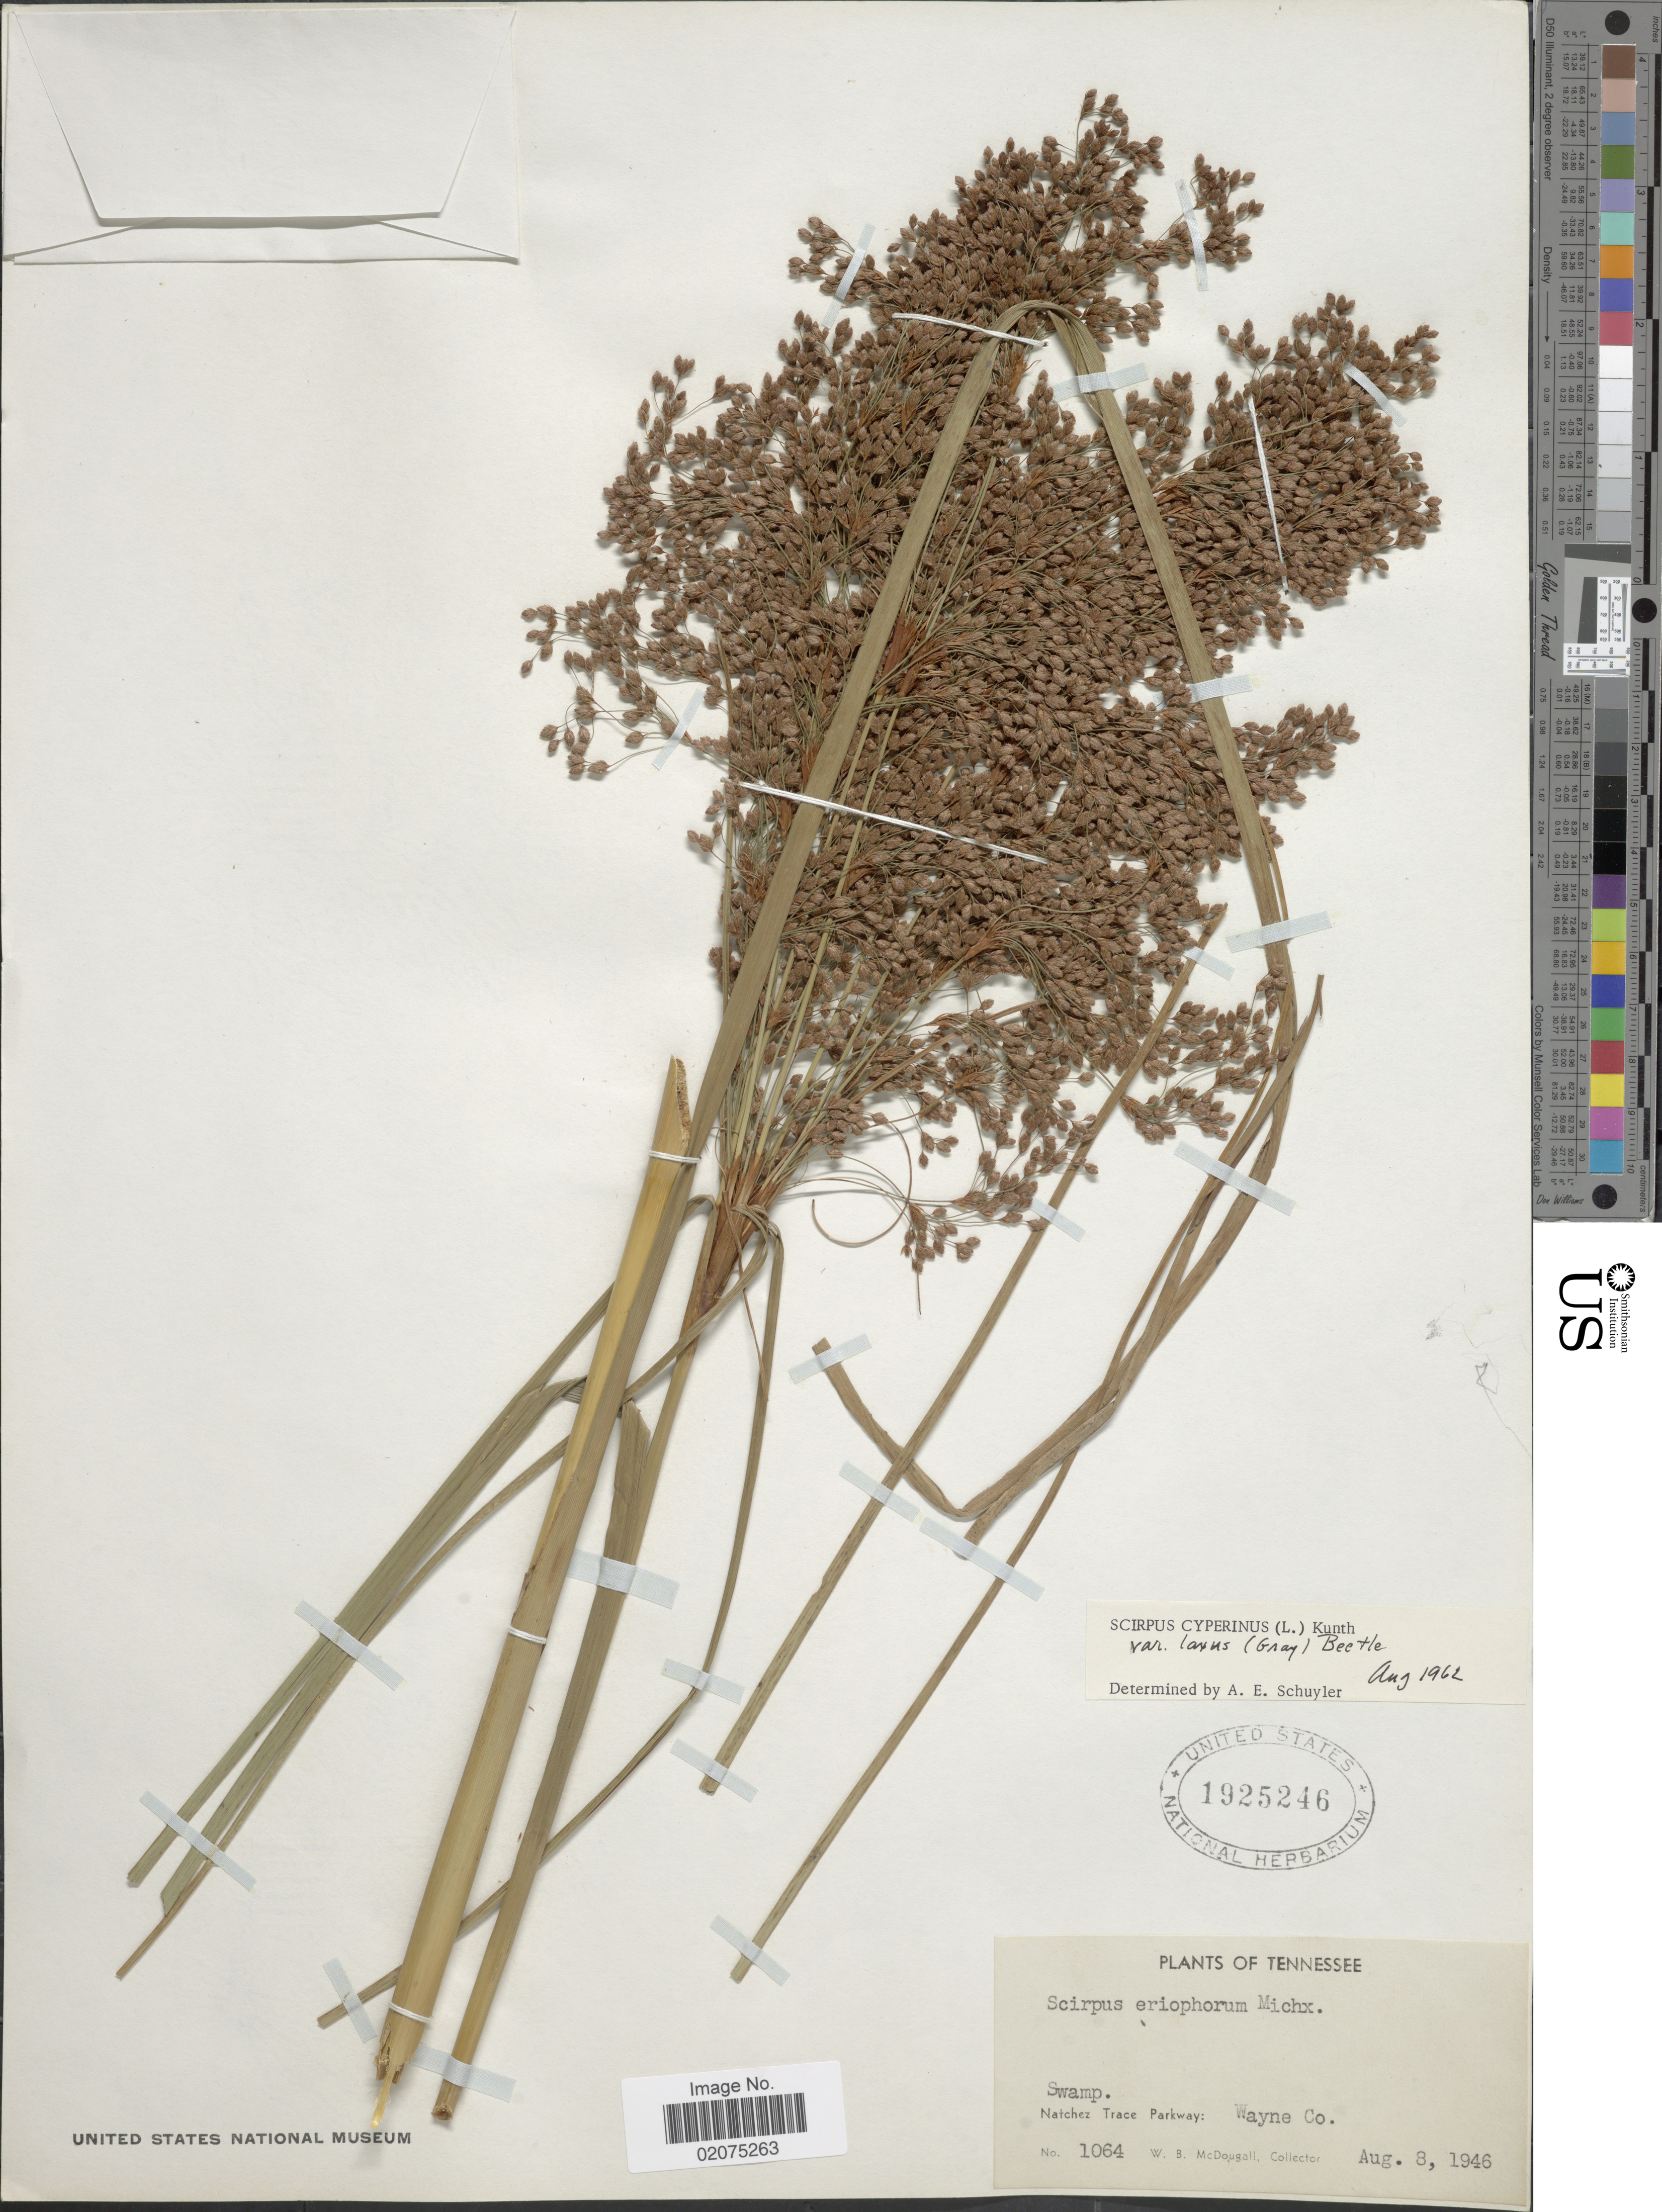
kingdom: Plantae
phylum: Tracheophyta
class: Liliopsida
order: Poales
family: Cyperaceae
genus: Scirpus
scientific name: Scirpus cyperinus var. laxus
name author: (A. Gray) Beetle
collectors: W. B. McDougall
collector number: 1064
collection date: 1946-08-08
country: United States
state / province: Tennessee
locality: Natchez Trace Parkway, Wayne Co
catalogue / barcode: US 1925246